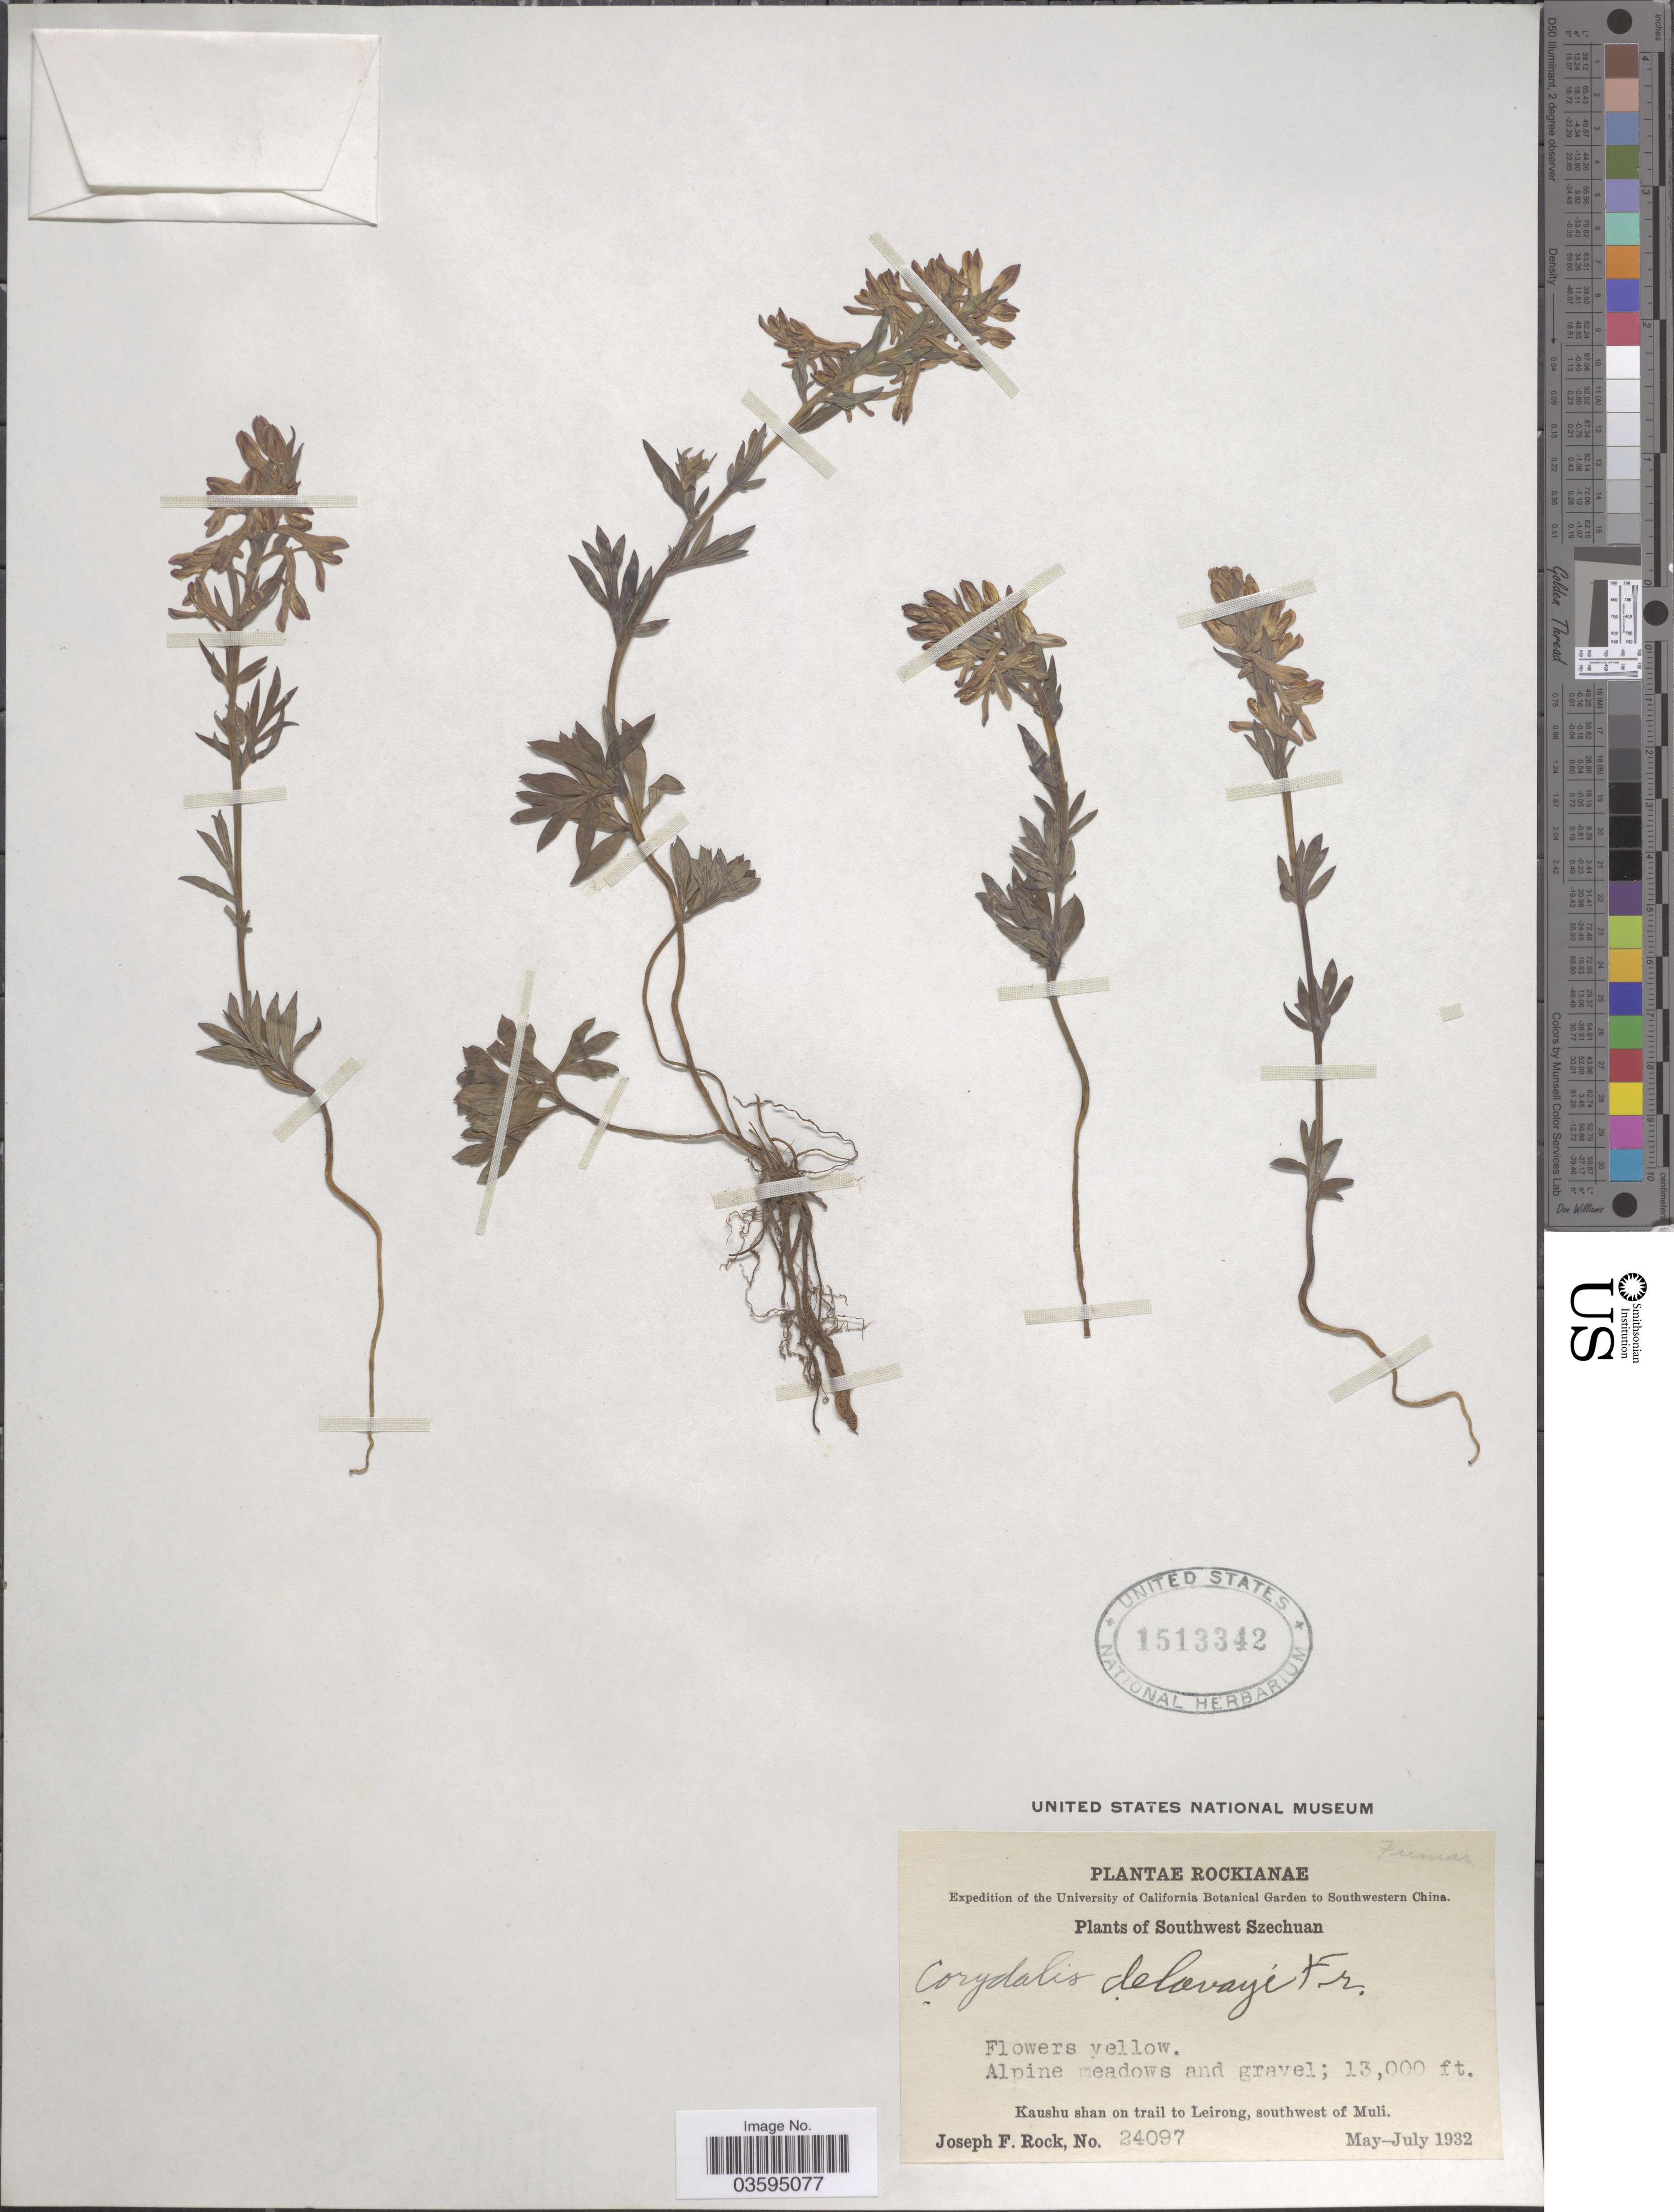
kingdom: Plantae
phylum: Tracheophyta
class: Magnoliopsida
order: Ranunculales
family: Papaveraceae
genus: Corydalis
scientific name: Corydalis delavayi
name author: Franch.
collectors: J. F. Rock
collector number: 24097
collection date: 1932-05/1932-07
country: China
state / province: Sichuan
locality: Southwestern China. Southwest Szechuan. Kaushu shan on trail to Leirong, southwest of Muli.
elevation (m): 3962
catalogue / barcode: US 1513342